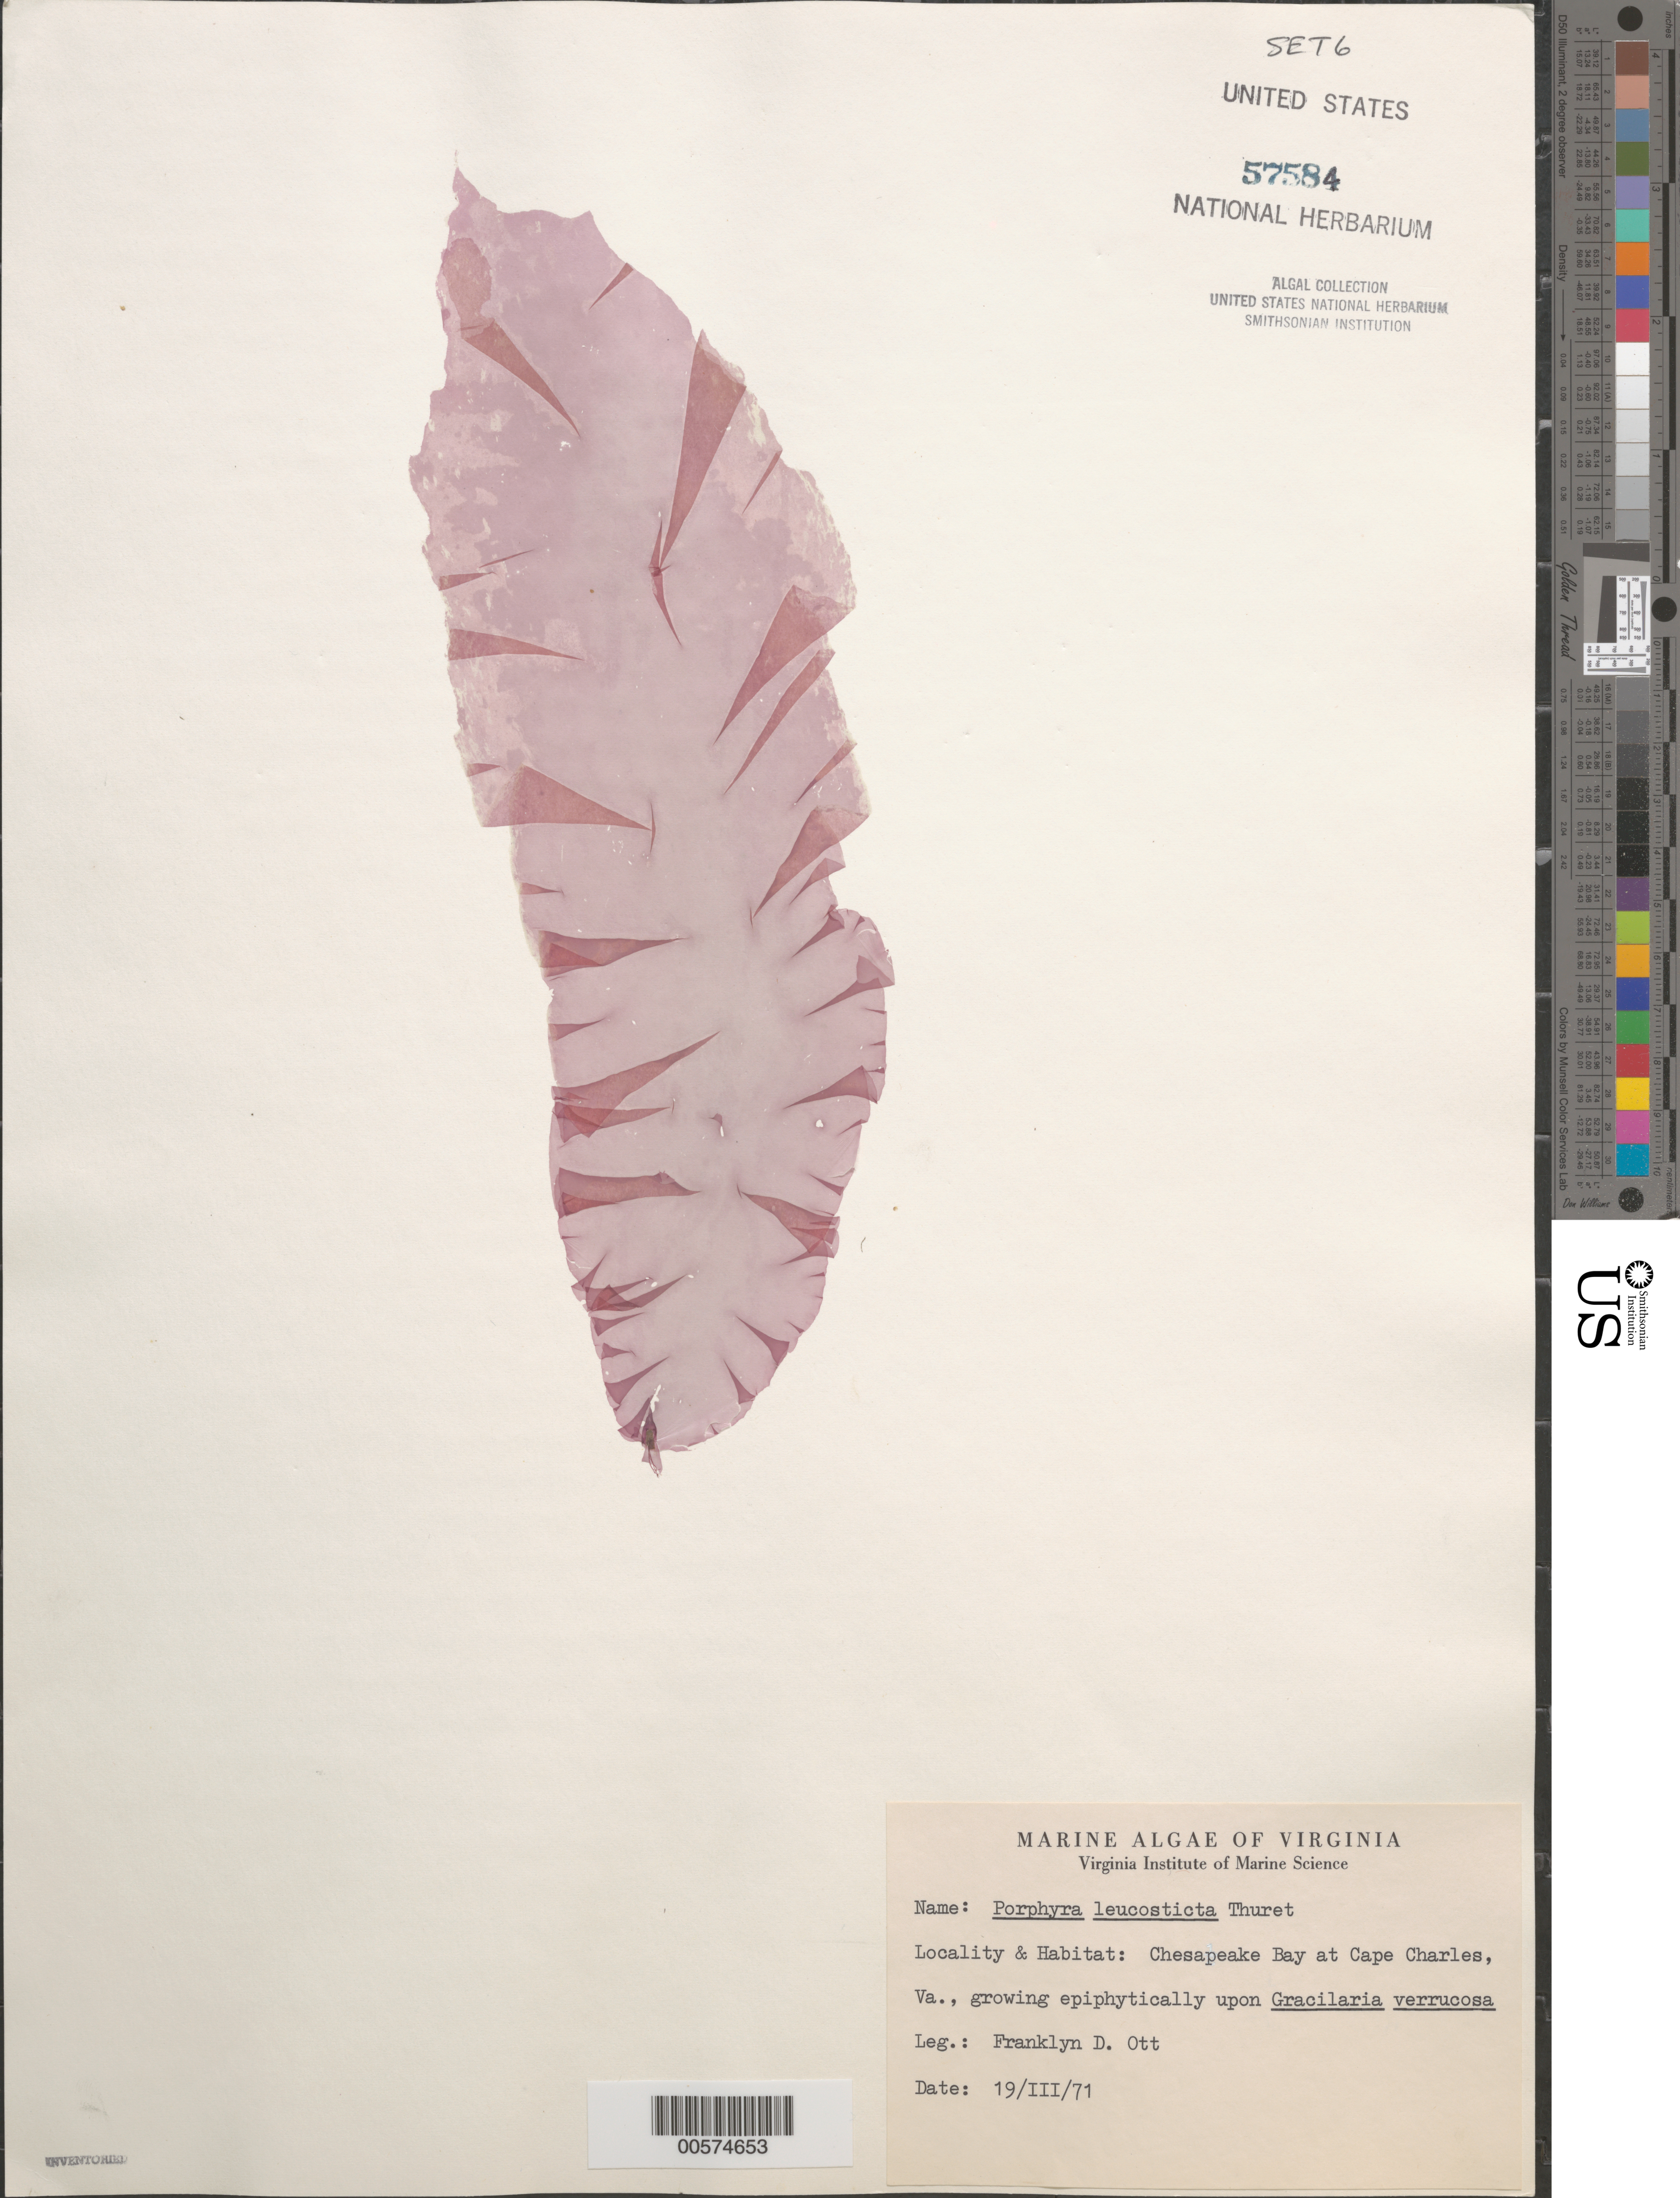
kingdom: Plantae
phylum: Rhodophyta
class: Bangiophyceae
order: Bangiales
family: Bangiaceae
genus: Pyropia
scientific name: Pyropia leucosticta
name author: (Thuret) Neefus & J. Brodie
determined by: Algae name updating Project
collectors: F. Ott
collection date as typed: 19 Mar 1971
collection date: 1971-03-19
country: United States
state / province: Virginia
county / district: Northampton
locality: Cape Charles, Chesapeake Bay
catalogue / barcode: US 57584